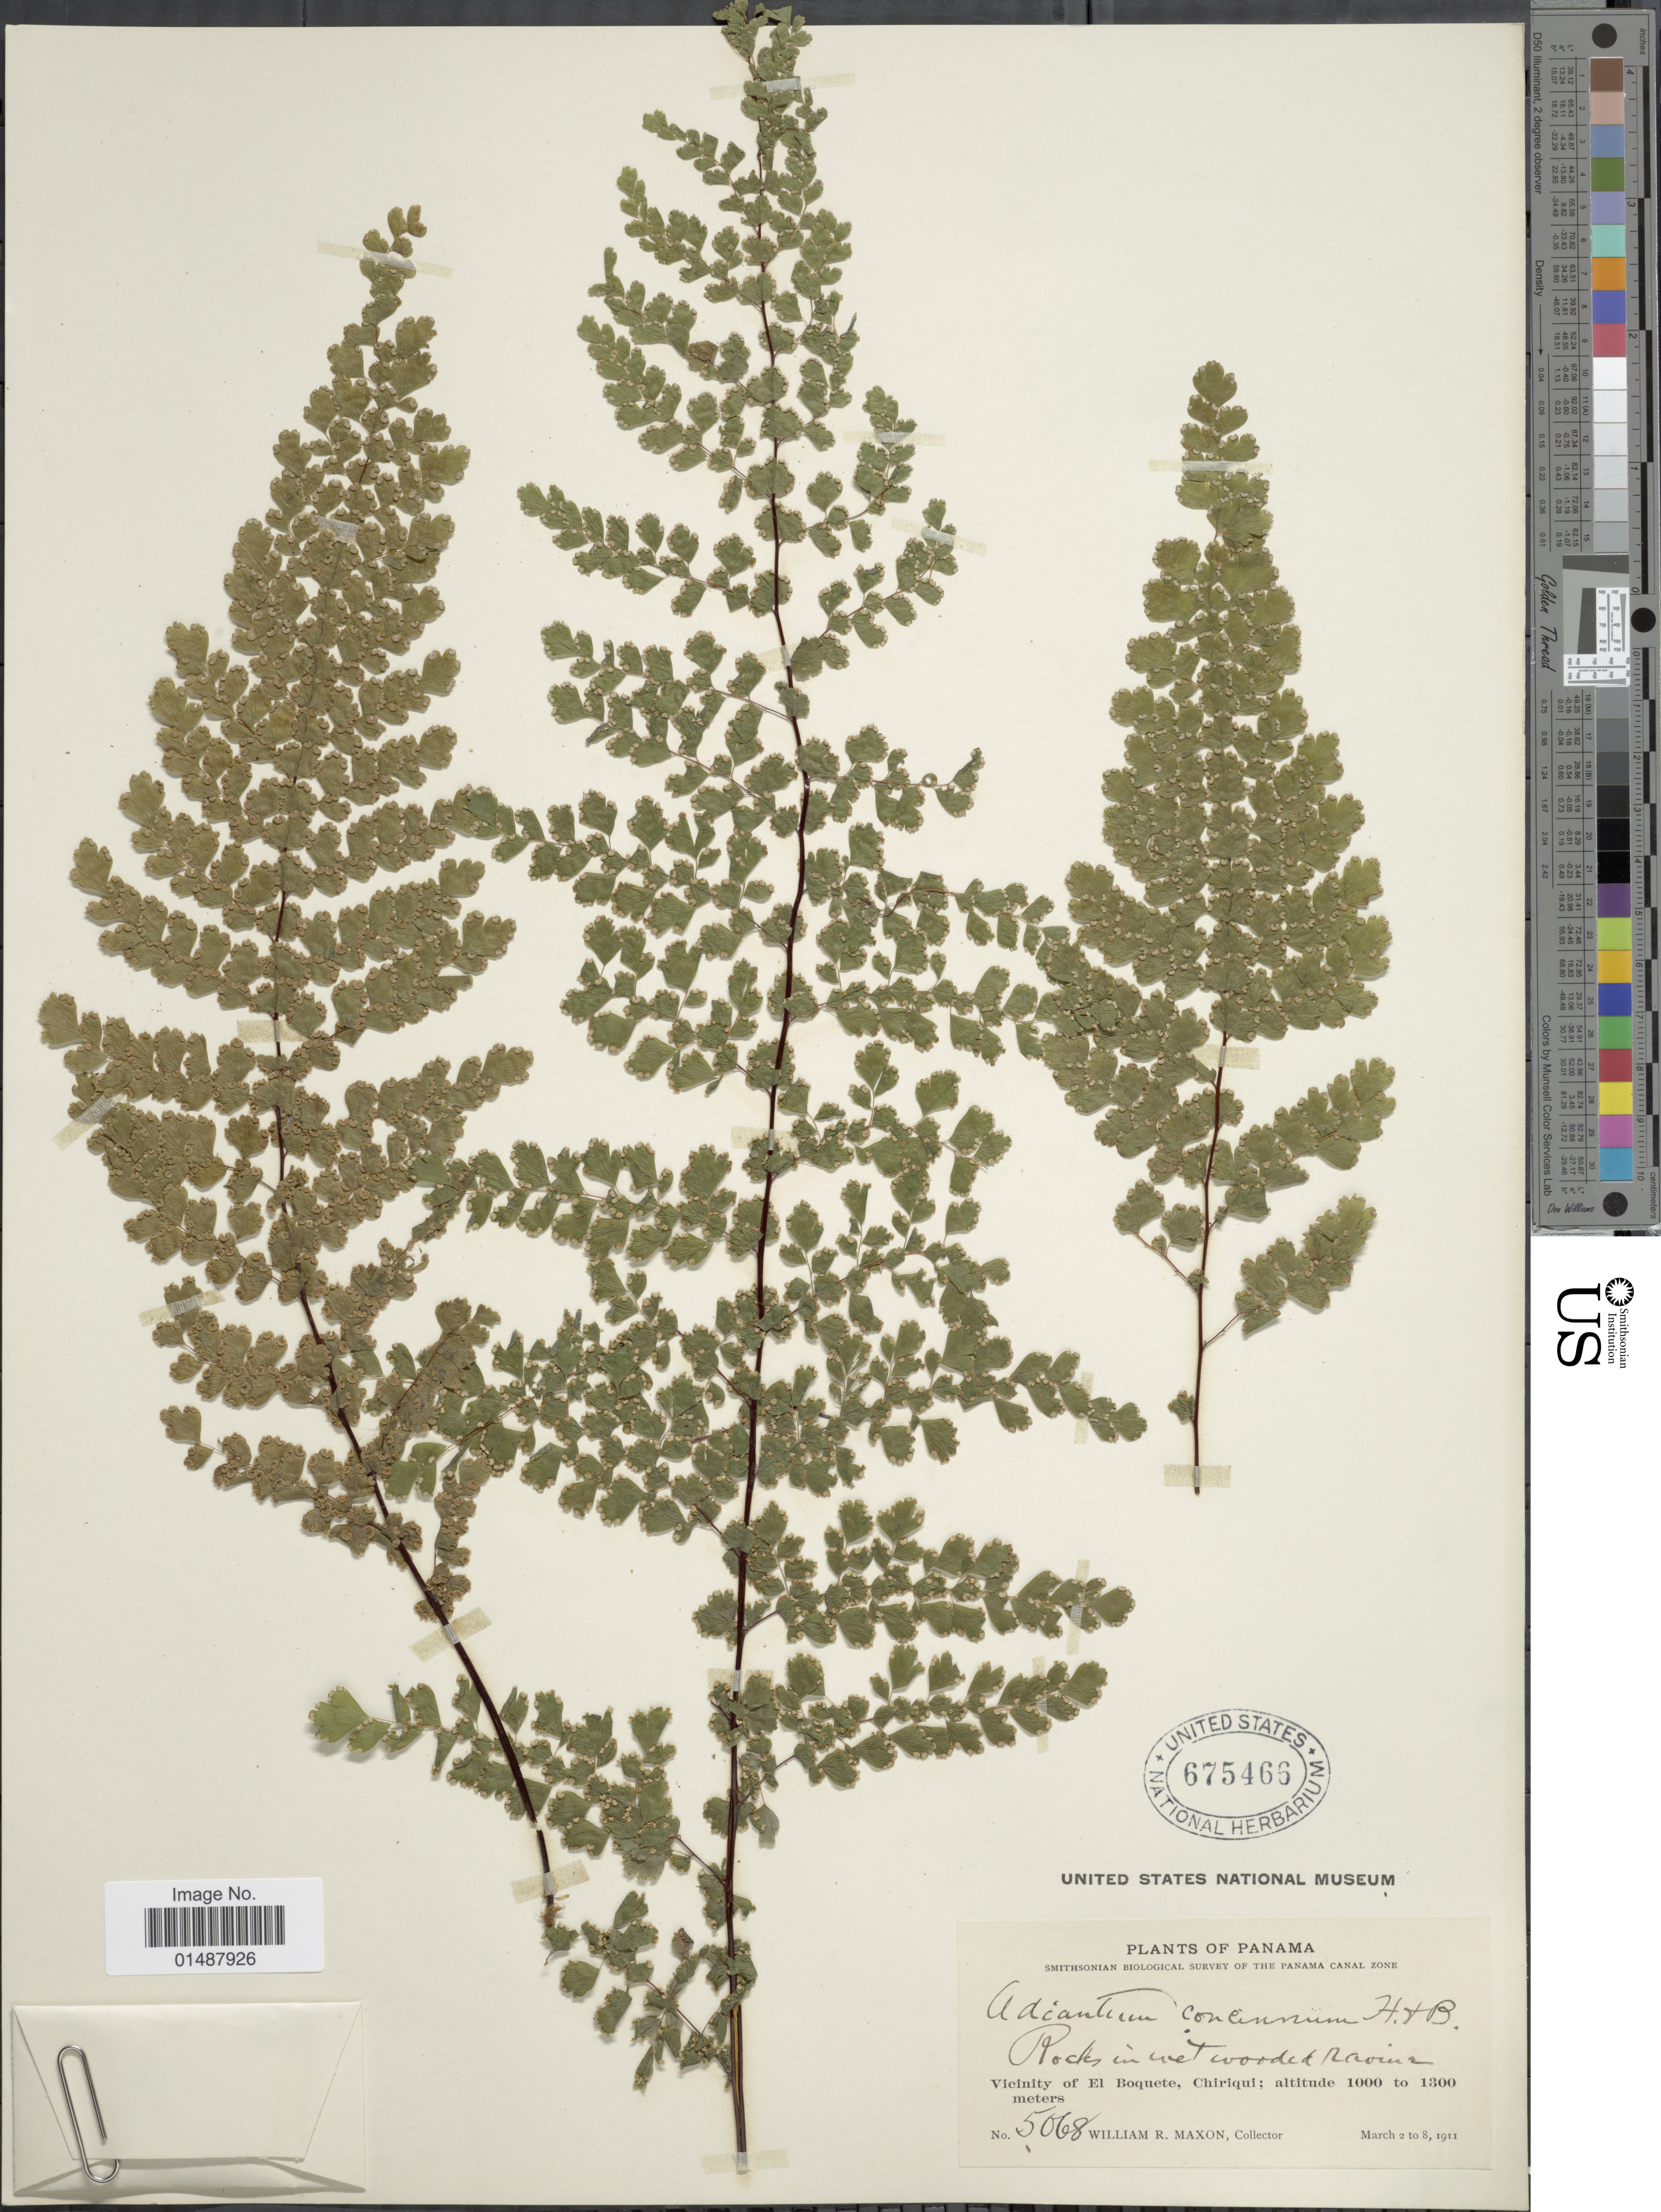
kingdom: Plantae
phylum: Tracheophyta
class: Polypodiopsida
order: Polypodiales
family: Pteridaceae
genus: Adiantum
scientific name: Adiantum concinnum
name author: Humb. & Bonpl. ex Willd.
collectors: W. R. Maxon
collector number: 5068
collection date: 1911-03-02/1911-03-08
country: Panama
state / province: Chiriqui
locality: Vicinity of El Boquete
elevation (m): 1000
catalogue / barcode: US 675466